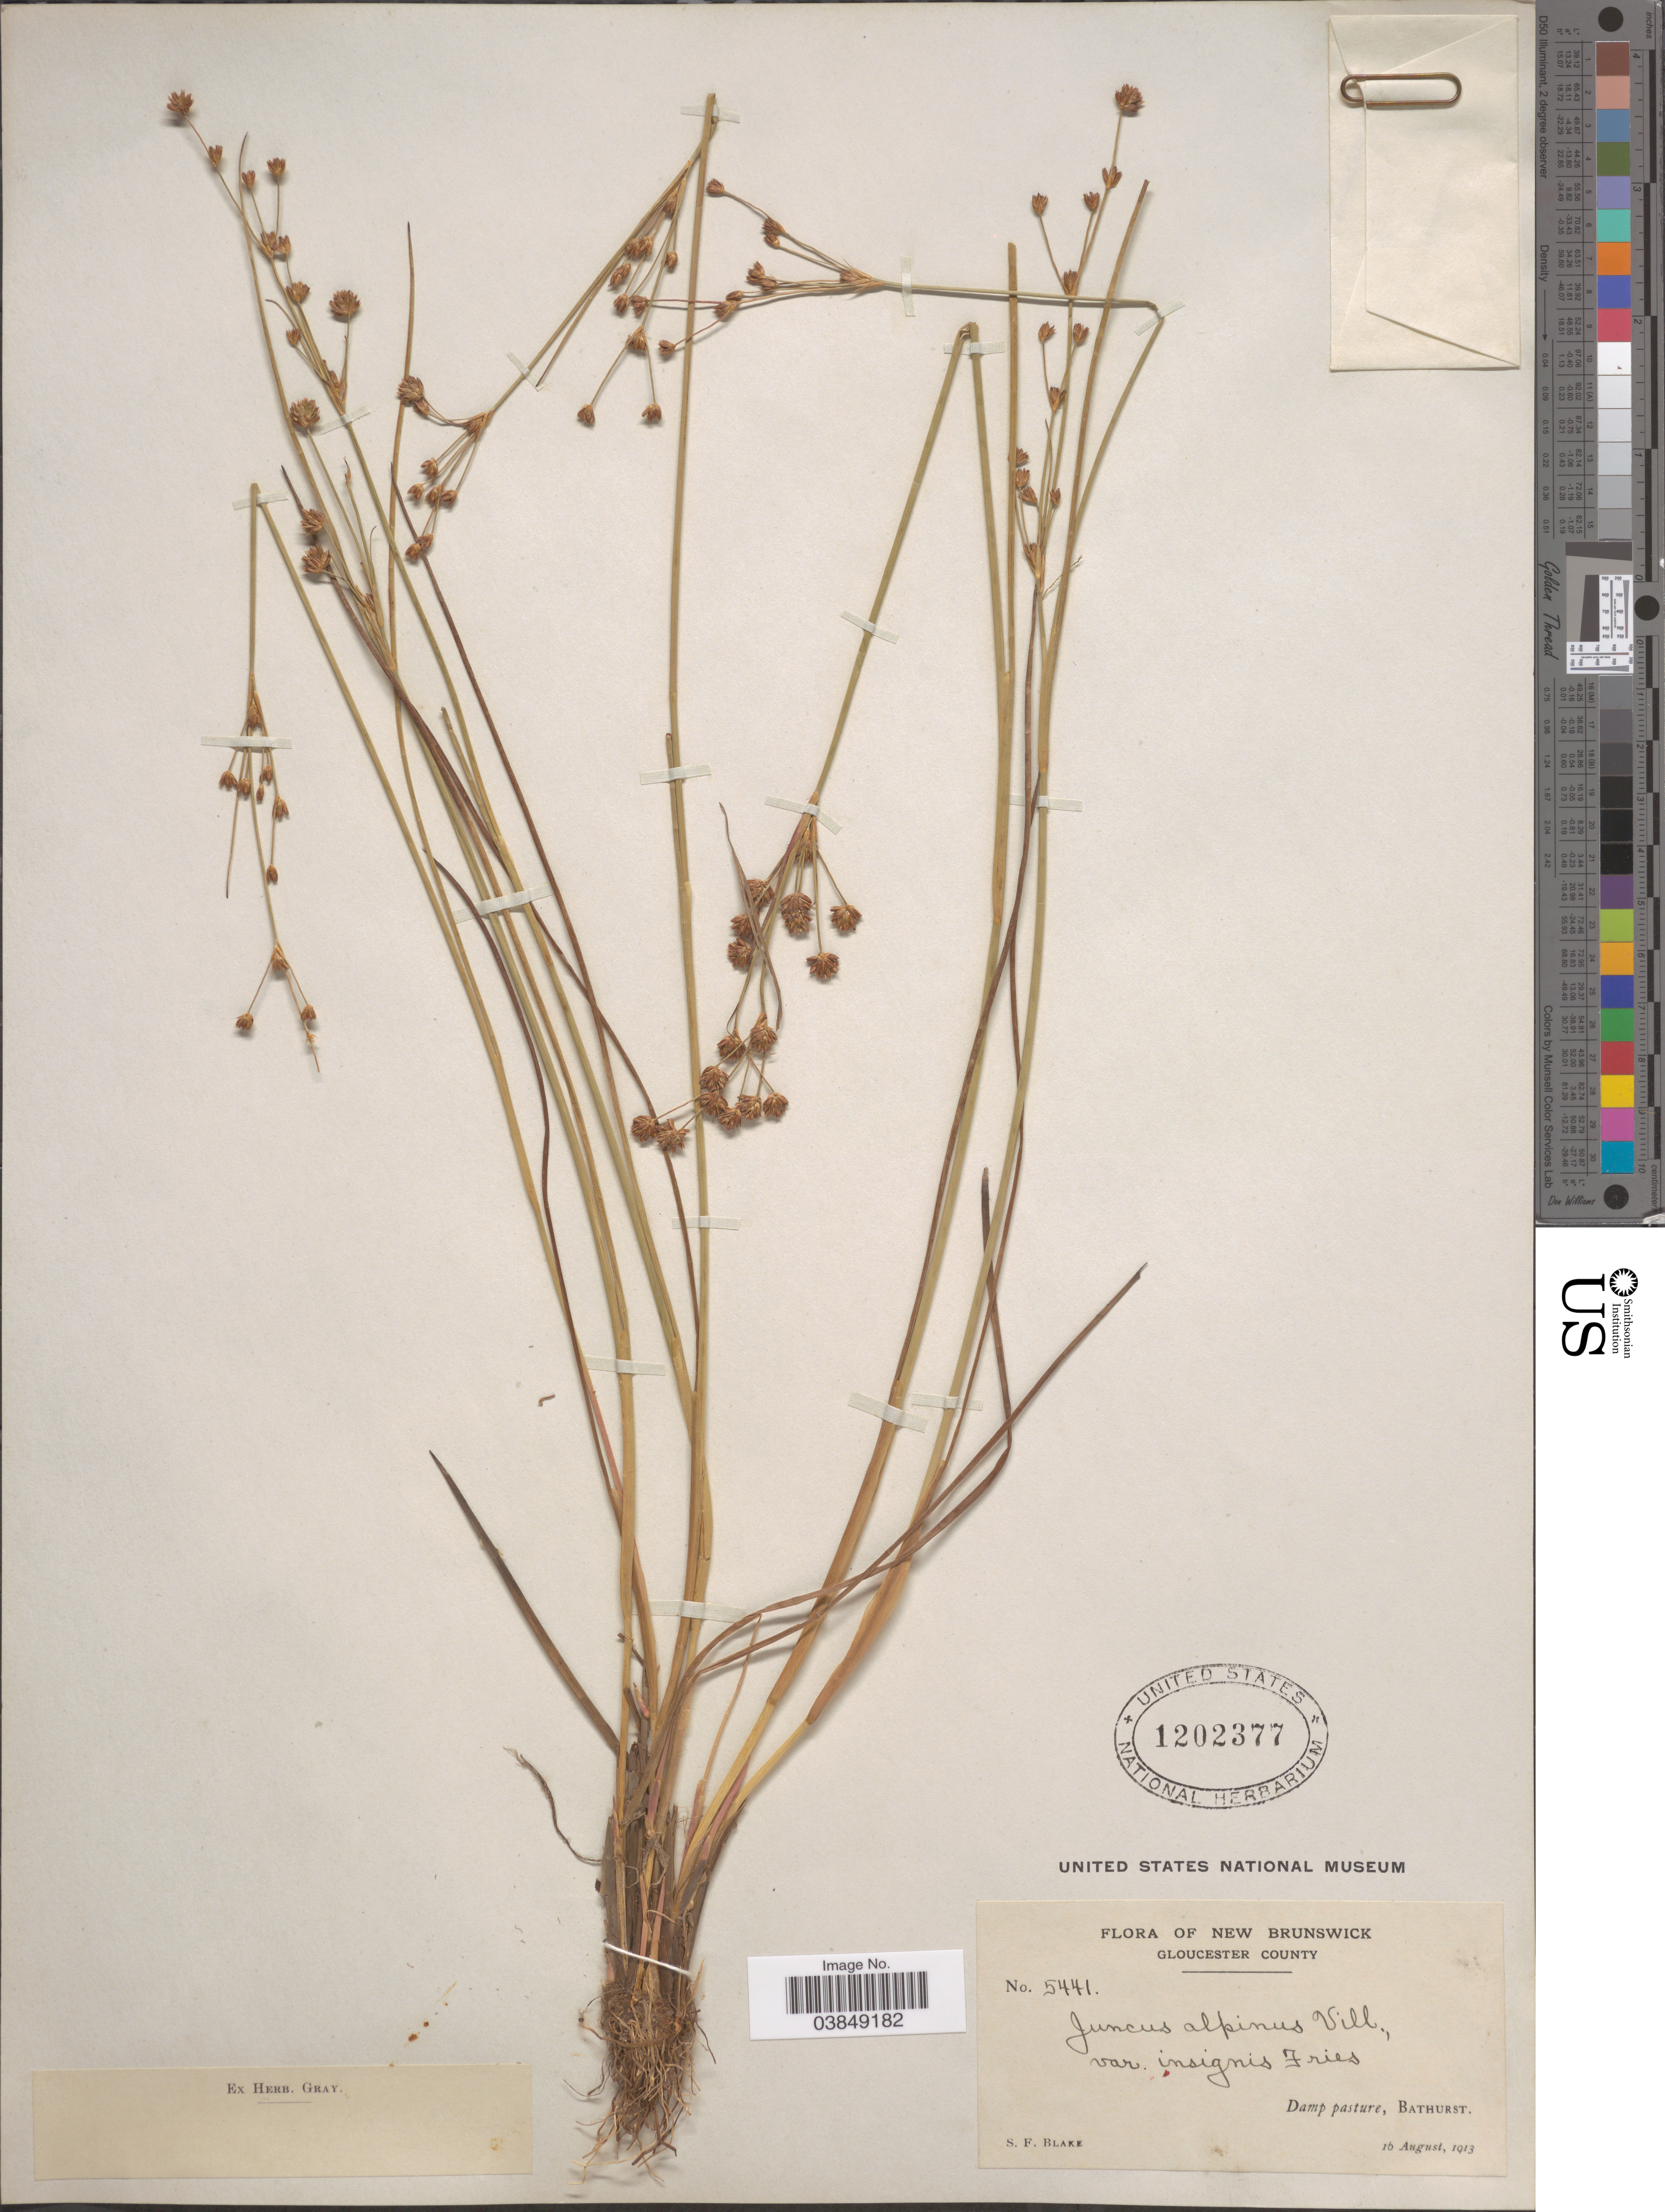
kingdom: Plantae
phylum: Tracheophyta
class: Liliopsida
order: Poales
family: Juncaceae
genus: Juncus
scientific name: Juncus alpinus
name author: Vill.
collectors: S. Blake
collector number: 5441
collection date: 1913-08-16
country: Canada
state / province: New Brunswick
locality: Gloucester County. Damp pasture, Bathurst.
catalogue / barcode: US 1202377